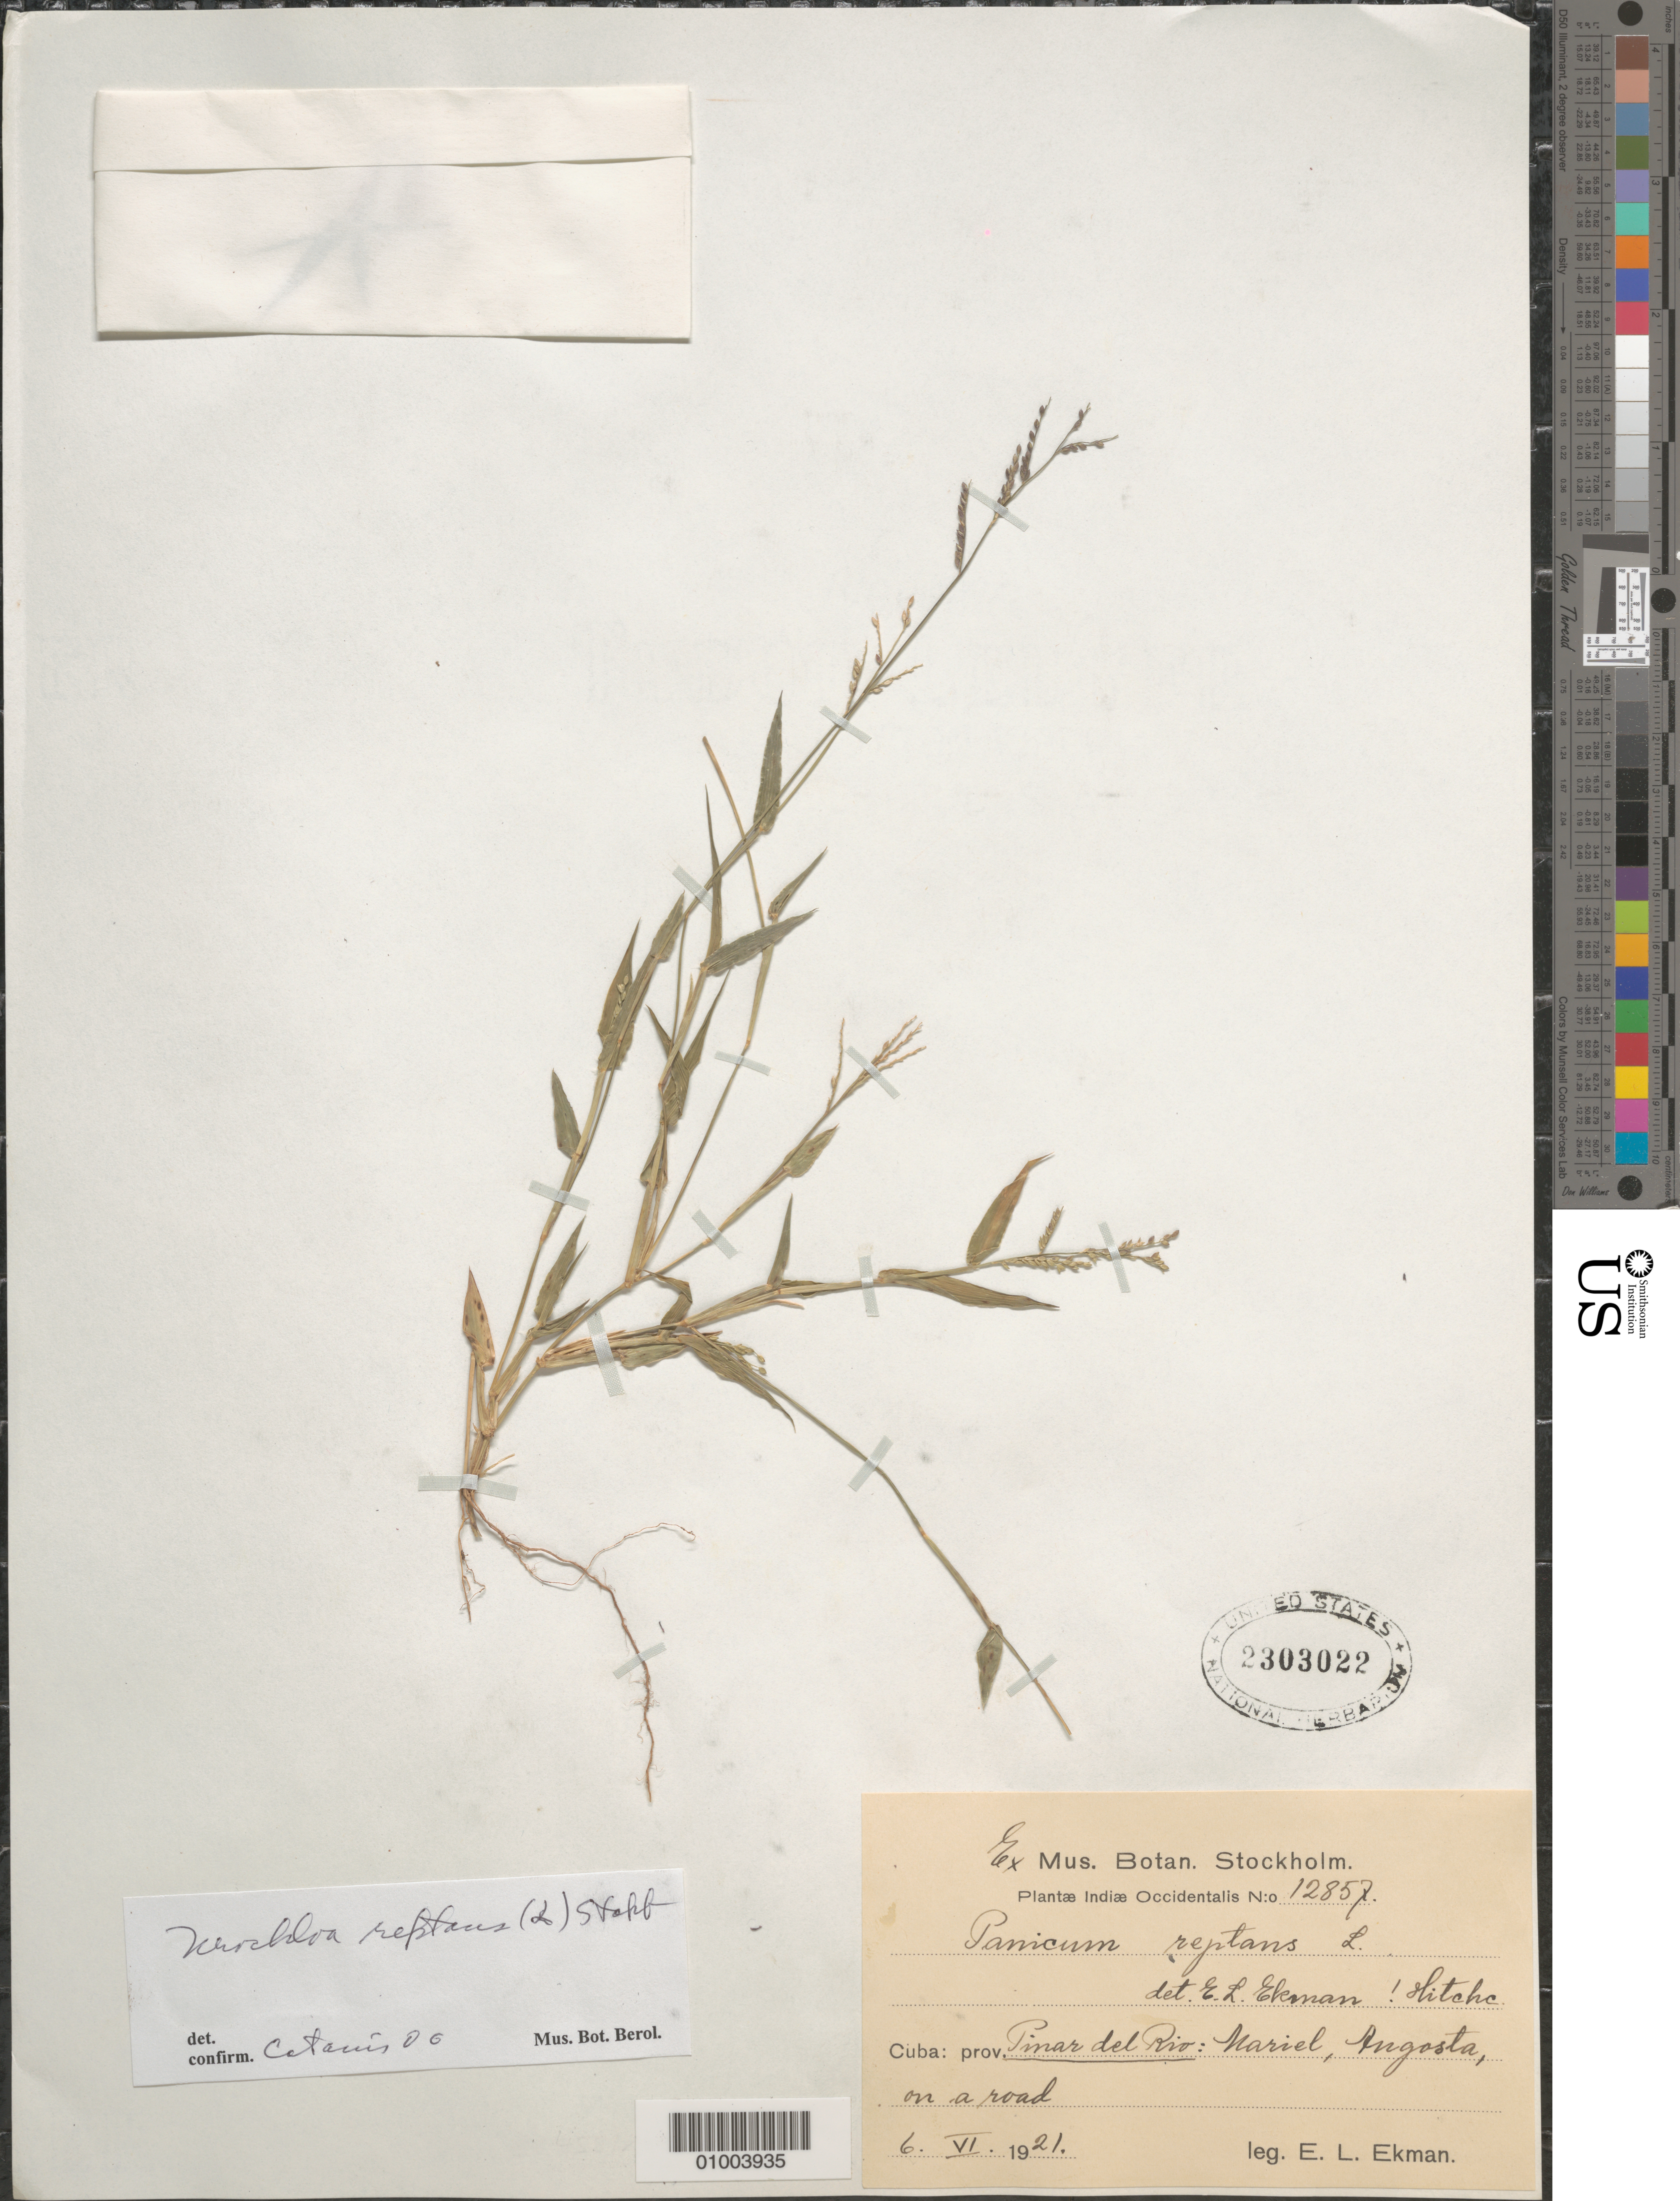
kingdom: Plantae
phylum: Tracheophyta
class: Liliopsida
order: Poales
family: Poaceae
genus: Urochloa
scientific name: Urochloa reptans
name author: (L.) Stapf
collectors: E. L. Ekman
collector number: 12857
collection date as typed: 06 Jun 1921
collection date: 1921-06-06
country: Cuba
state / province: Pinar del Rio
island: Cuba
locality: Nariel, Angosta, on a road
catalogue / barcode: US 2303022